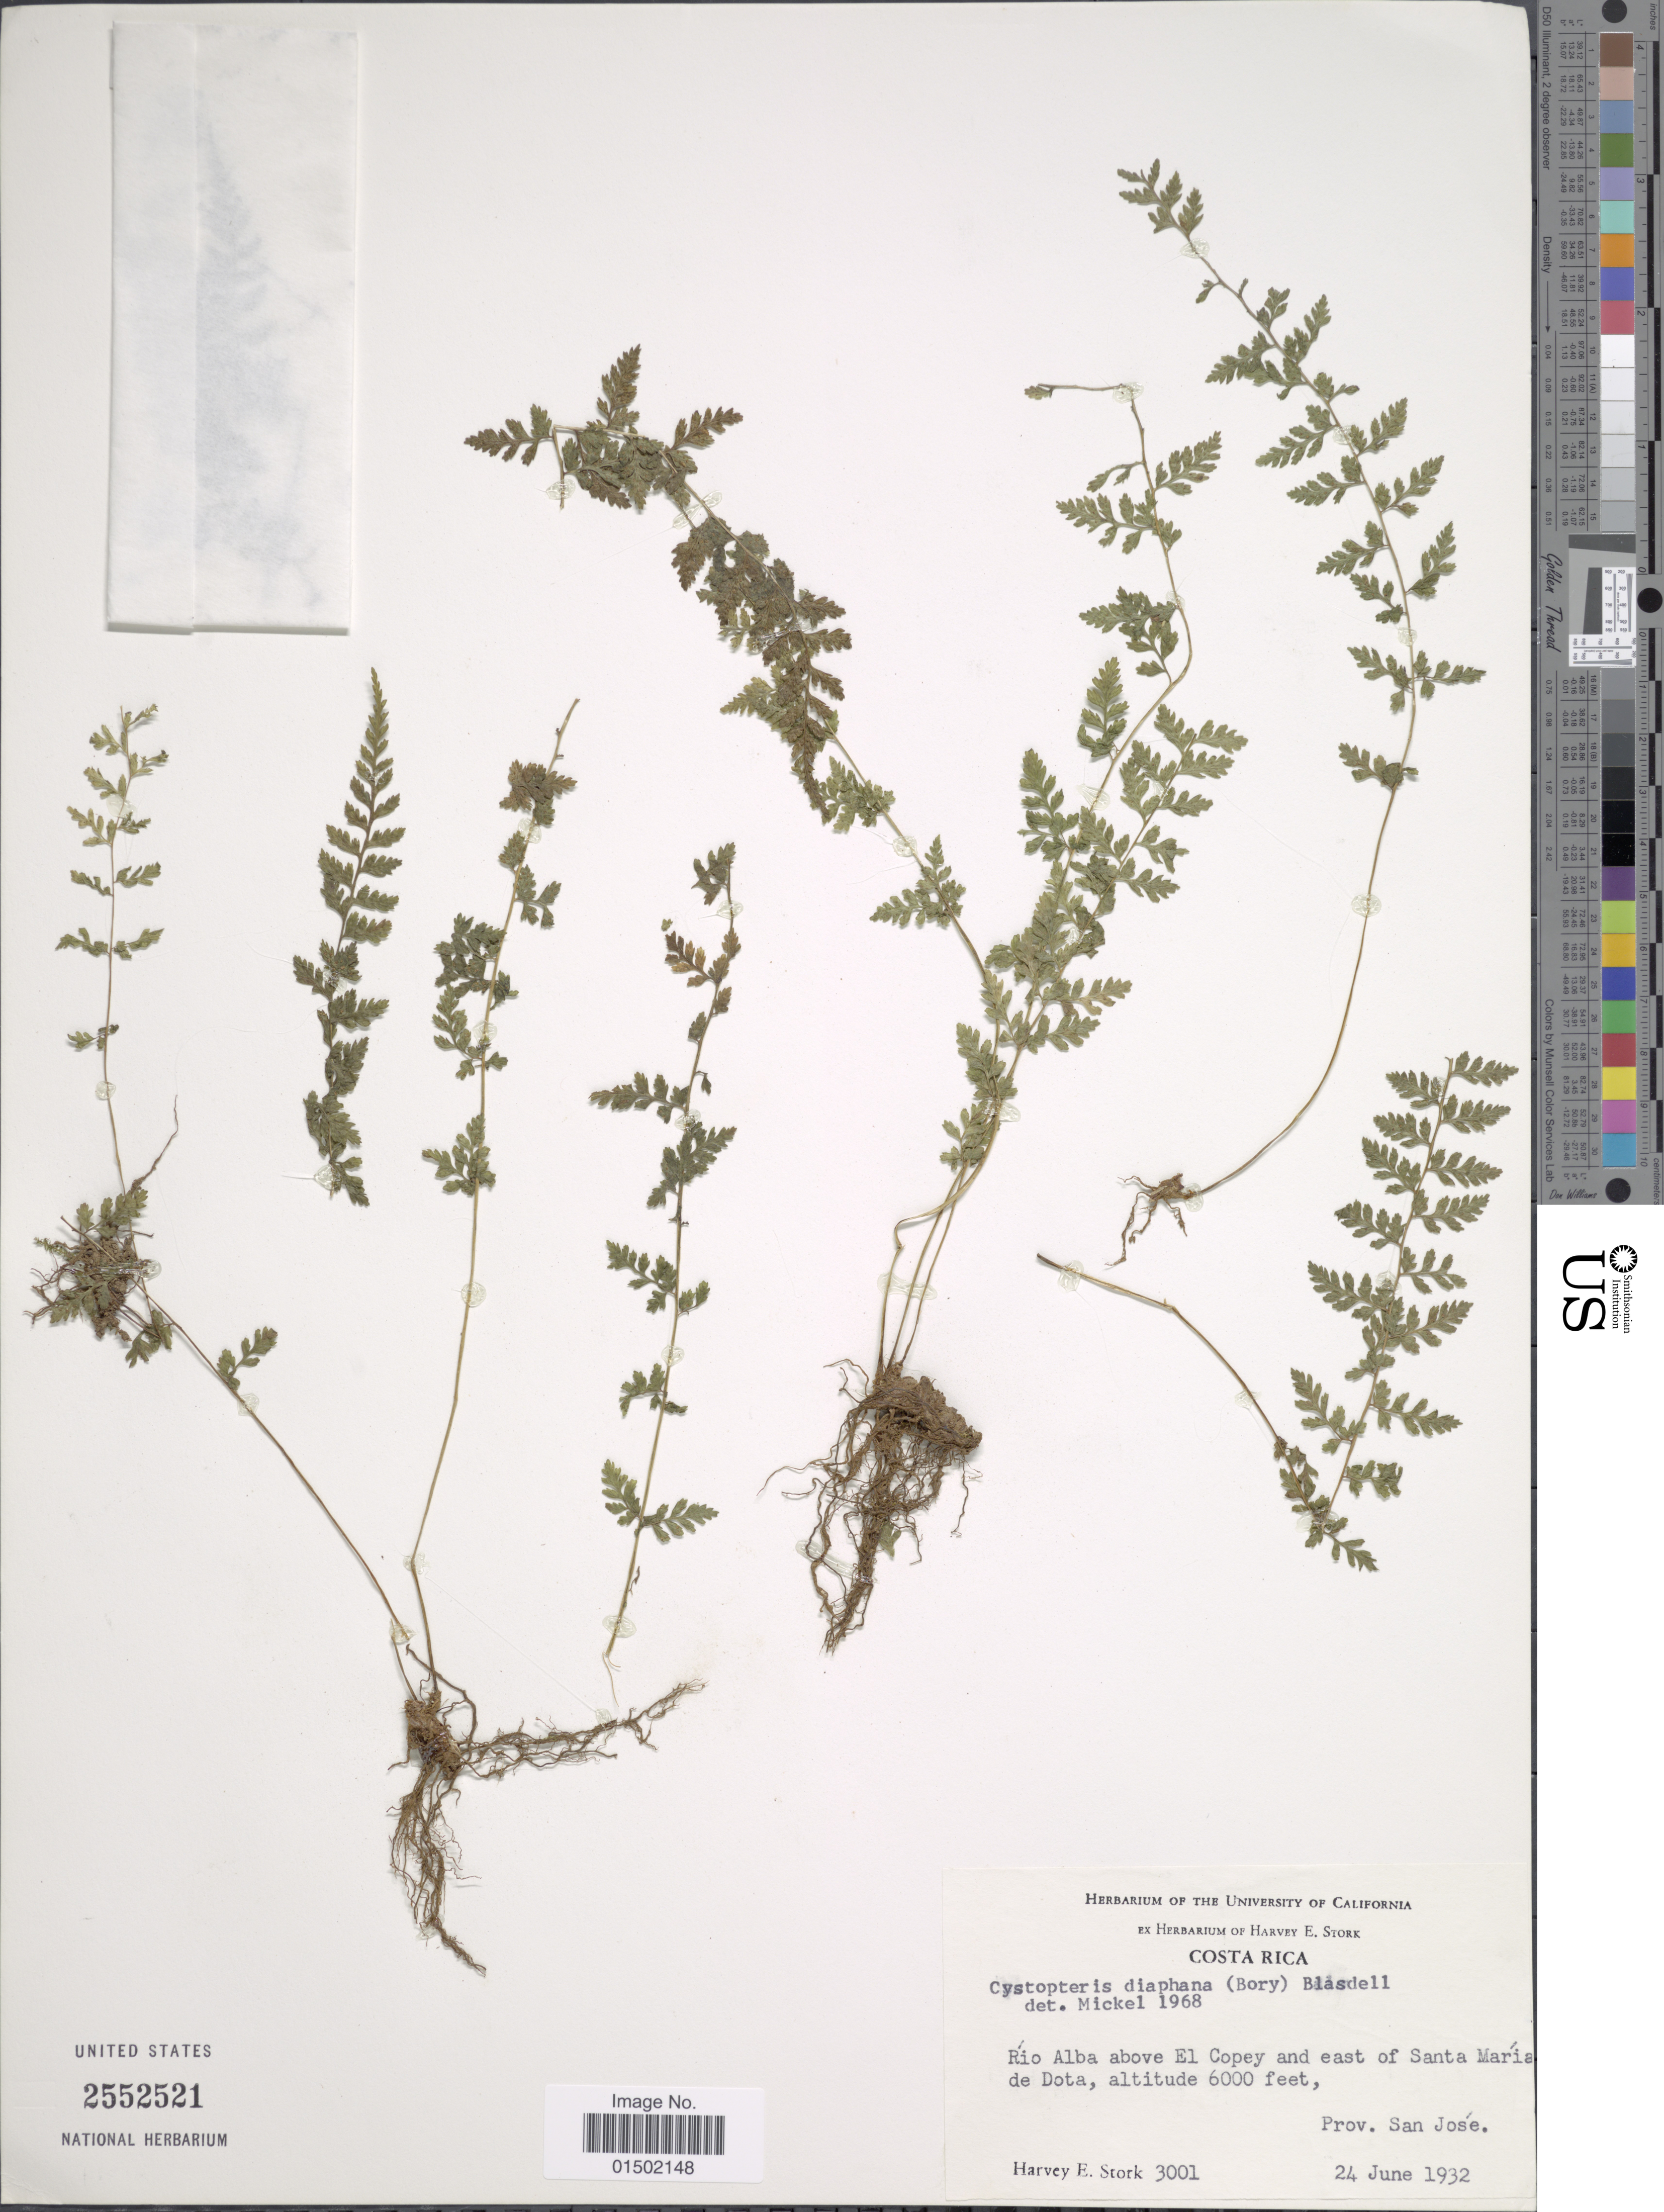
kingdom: Plantae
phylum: Tracheophyta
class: Polypodiopsida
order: Polypodiales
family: Cystopteridaceae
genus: Cystopteris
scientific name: Cystopteris diaphana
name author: (Bory) Blasdell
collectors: H. E. Stork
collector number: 3001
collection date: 1932-06-24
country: Costa Rica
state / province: San José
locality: Rio Alba above El Copey and east of Santa Maria de Dota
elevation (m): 1829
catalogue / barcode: US 2552521